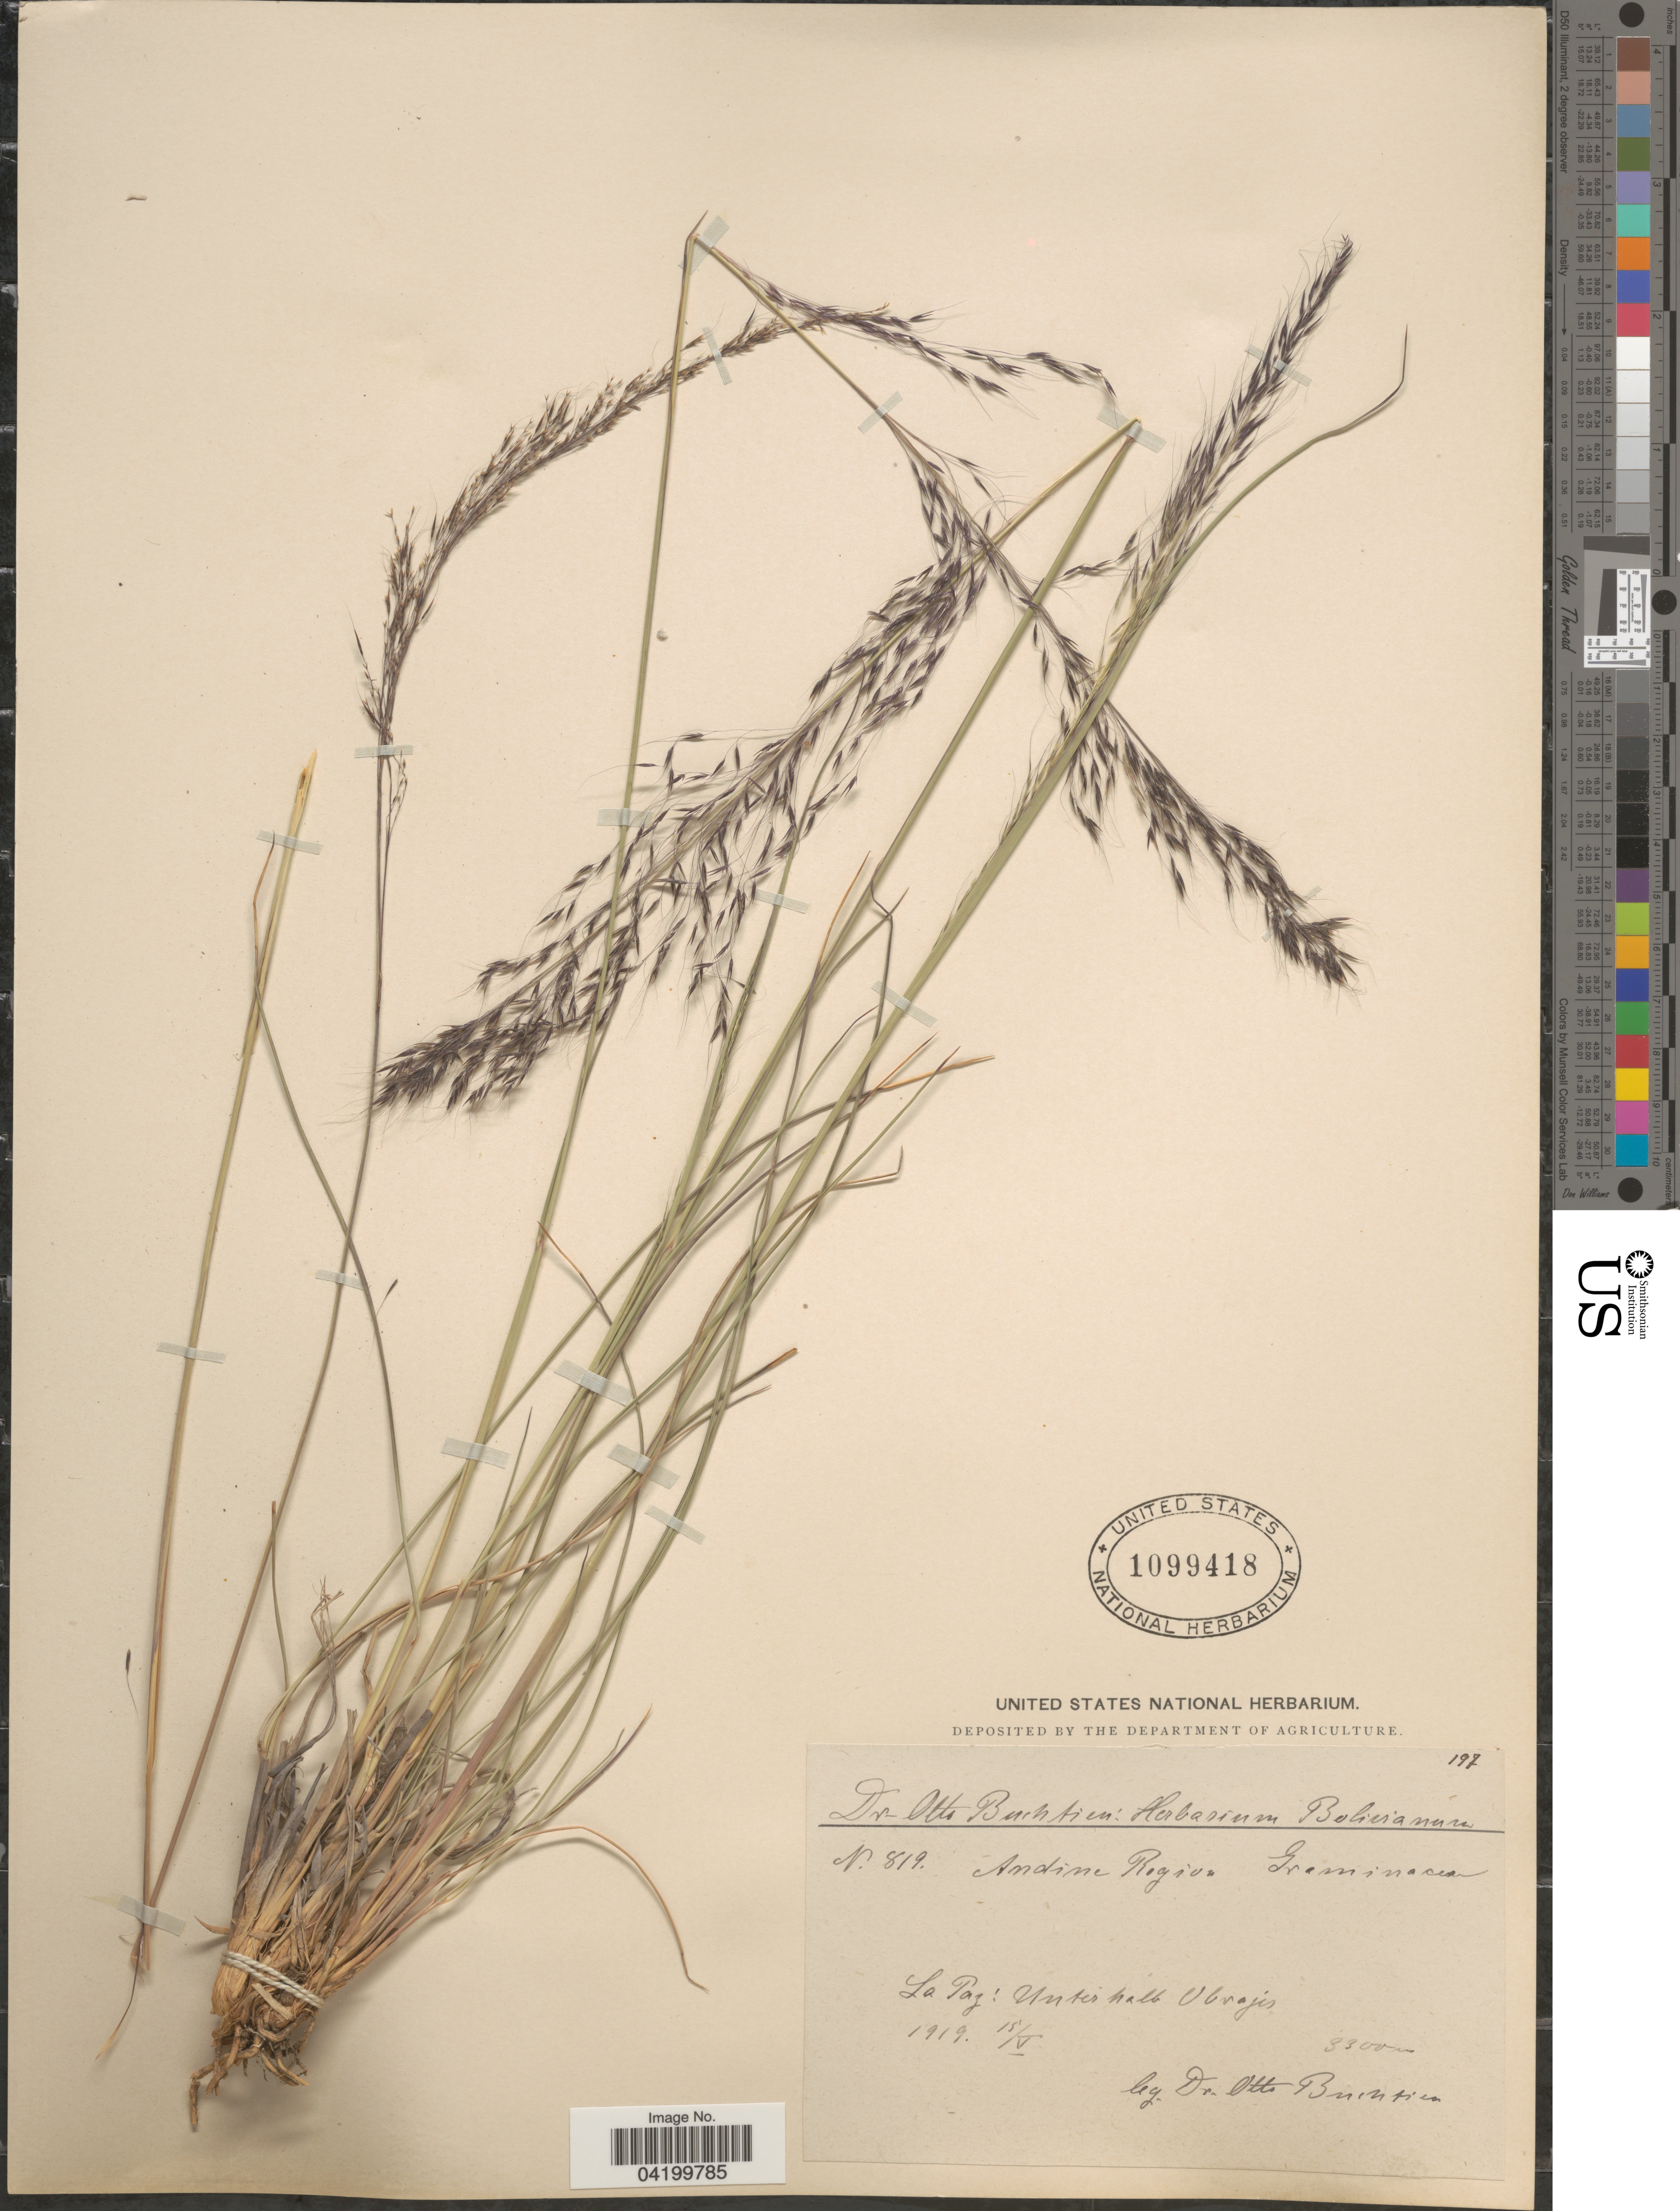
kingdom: Plantae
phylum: Tracheophyta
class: Liliopsida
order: Poales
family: Poaceae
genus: Muhlenbergia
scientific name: Muhlenbergia rigida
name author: (Kunth) Kunth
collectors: O. Buchtien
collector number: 819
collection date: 1919-05-15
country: Bolivia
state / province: La Paz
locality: Andine Region. Unterhalb Obrajes.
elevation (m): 3300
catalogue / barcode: US 1099418